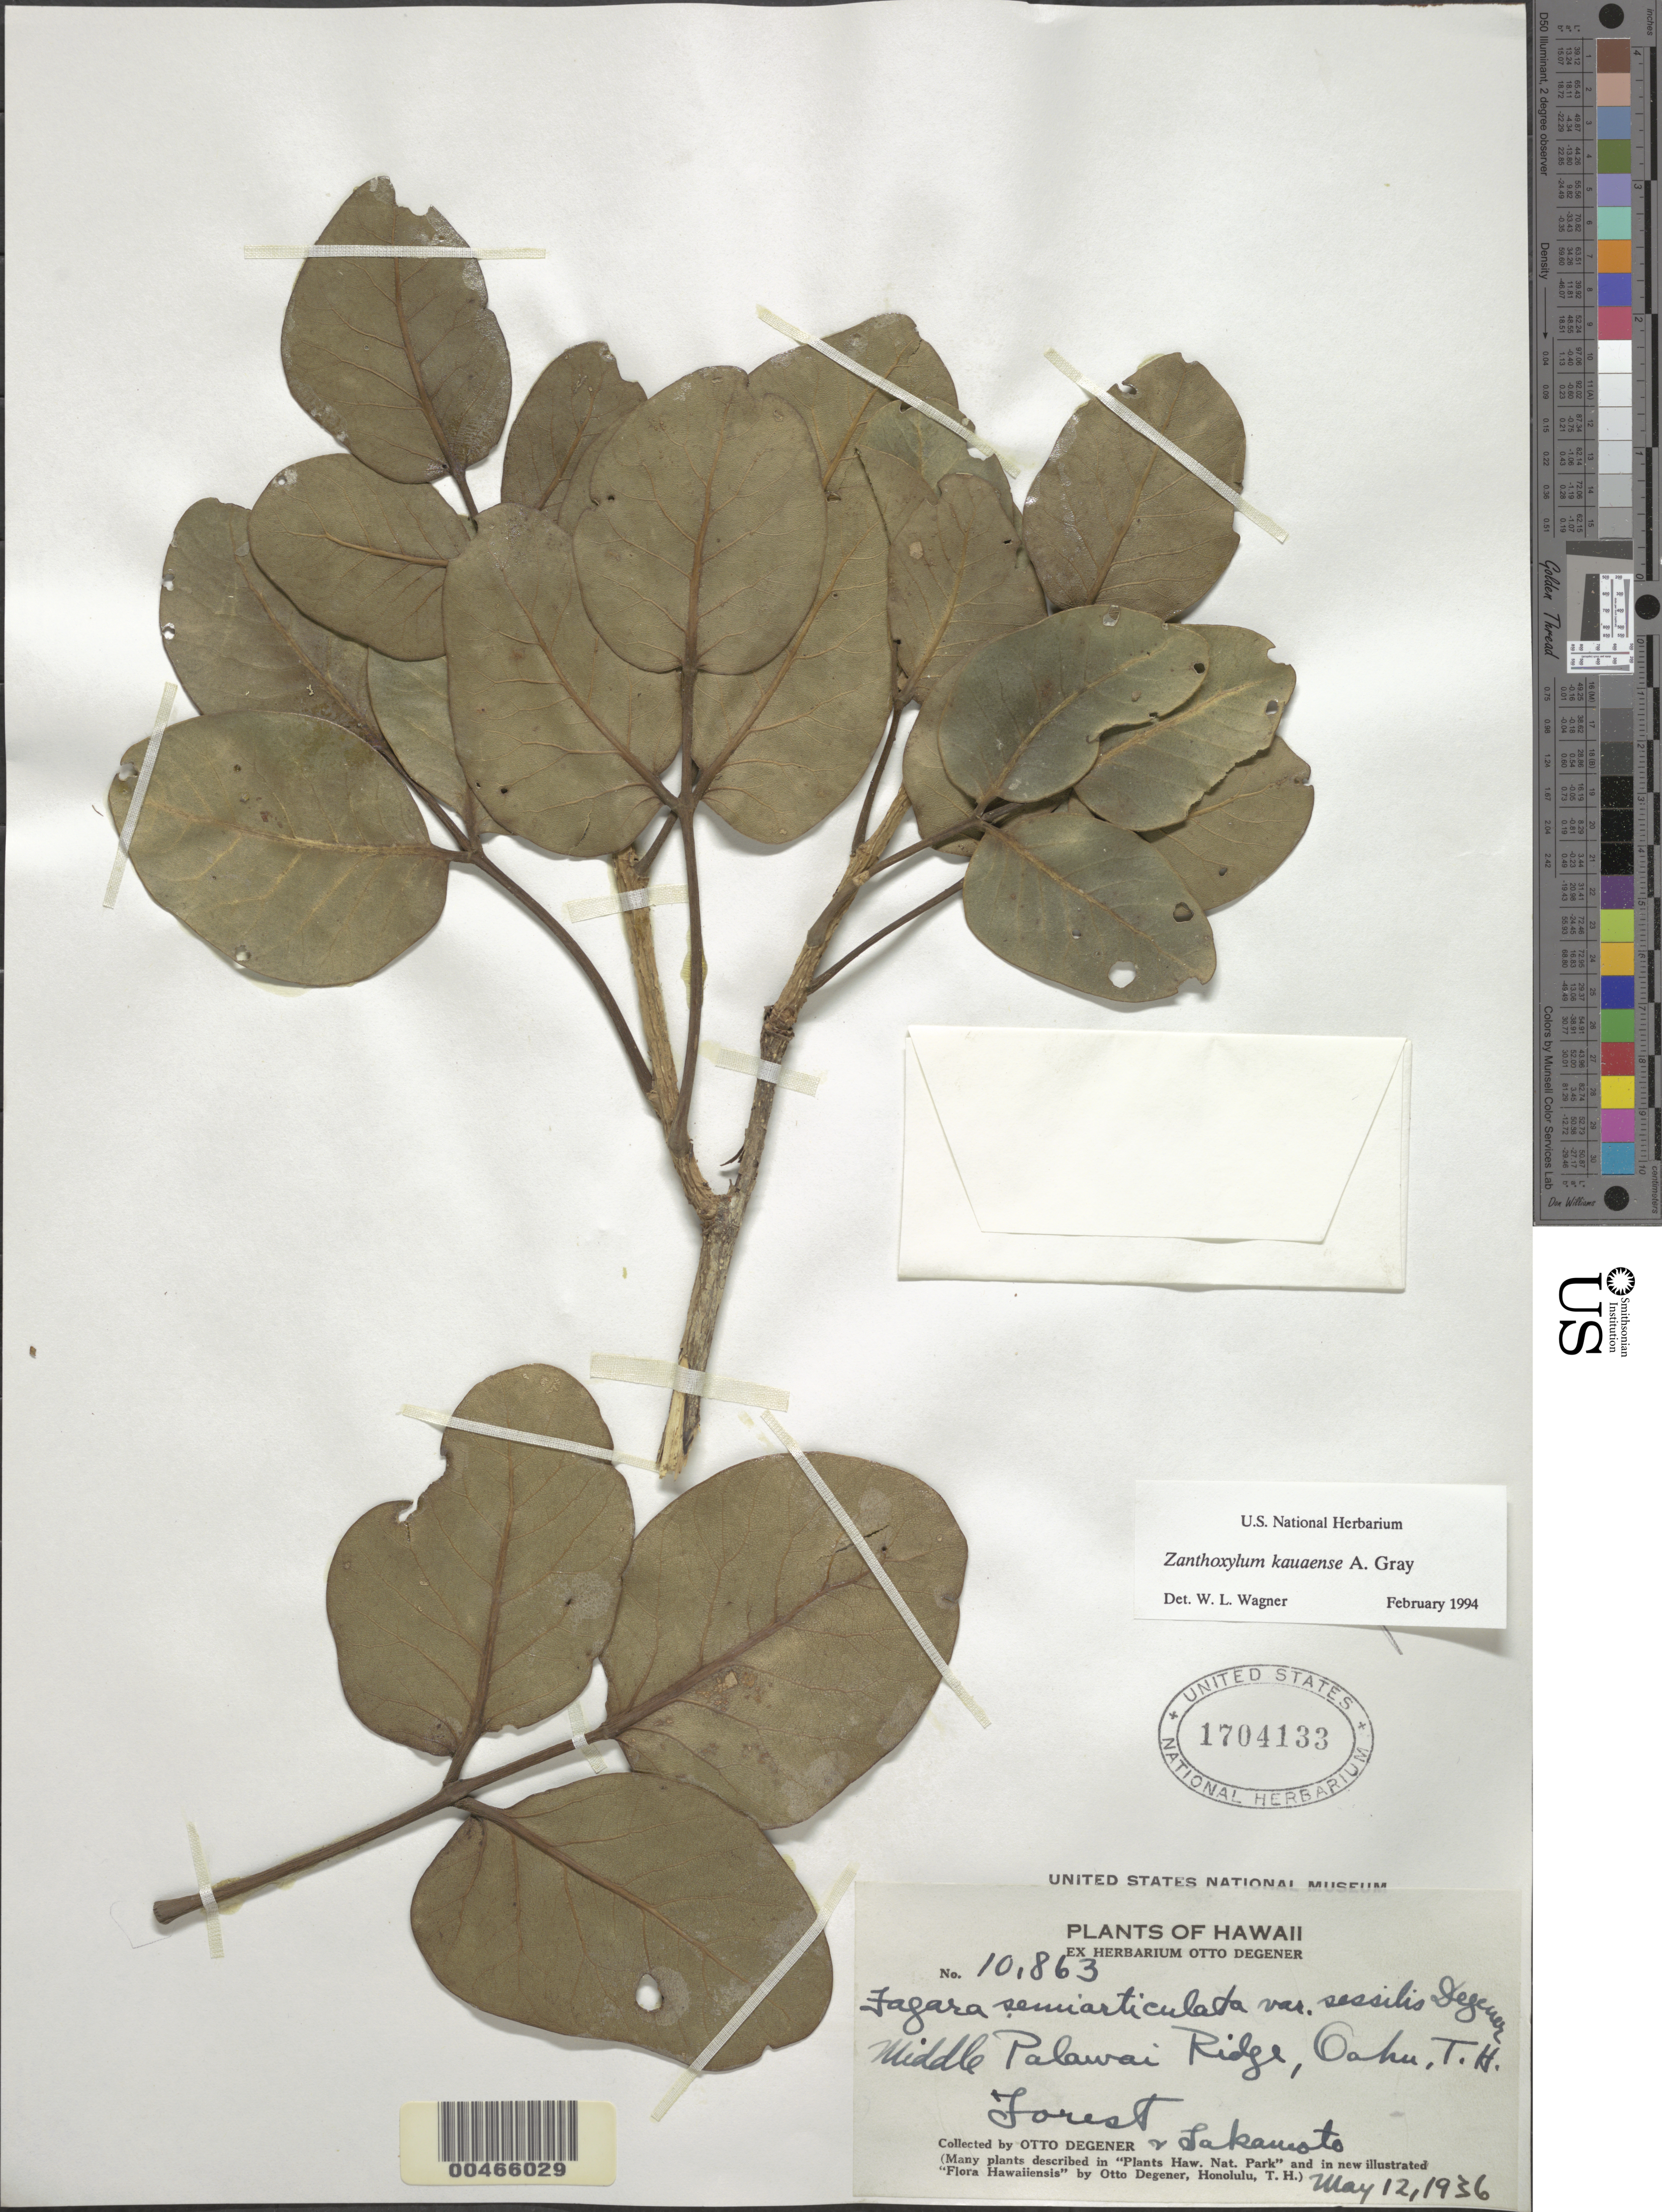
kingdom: Plantae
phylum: Tracheophyta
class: Magnoliopsida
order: Sapindales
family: Rutaceae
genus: Zanthoxylum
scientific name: Zanthoxylum kauaense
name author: A. Gray in Wilkes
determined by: Wagner, W. L., (BOT), Smithsonian Institution - National Museum of Natural History (UNITED STATES)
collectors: O. Degener & -. Takamoto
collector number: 10863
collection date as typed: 12 May 1936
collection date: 1936-05-12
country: United States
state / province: Hawaii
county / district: Honolulu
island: Oahu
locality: MIddle Palawai Ridge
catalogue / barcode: US 1704133